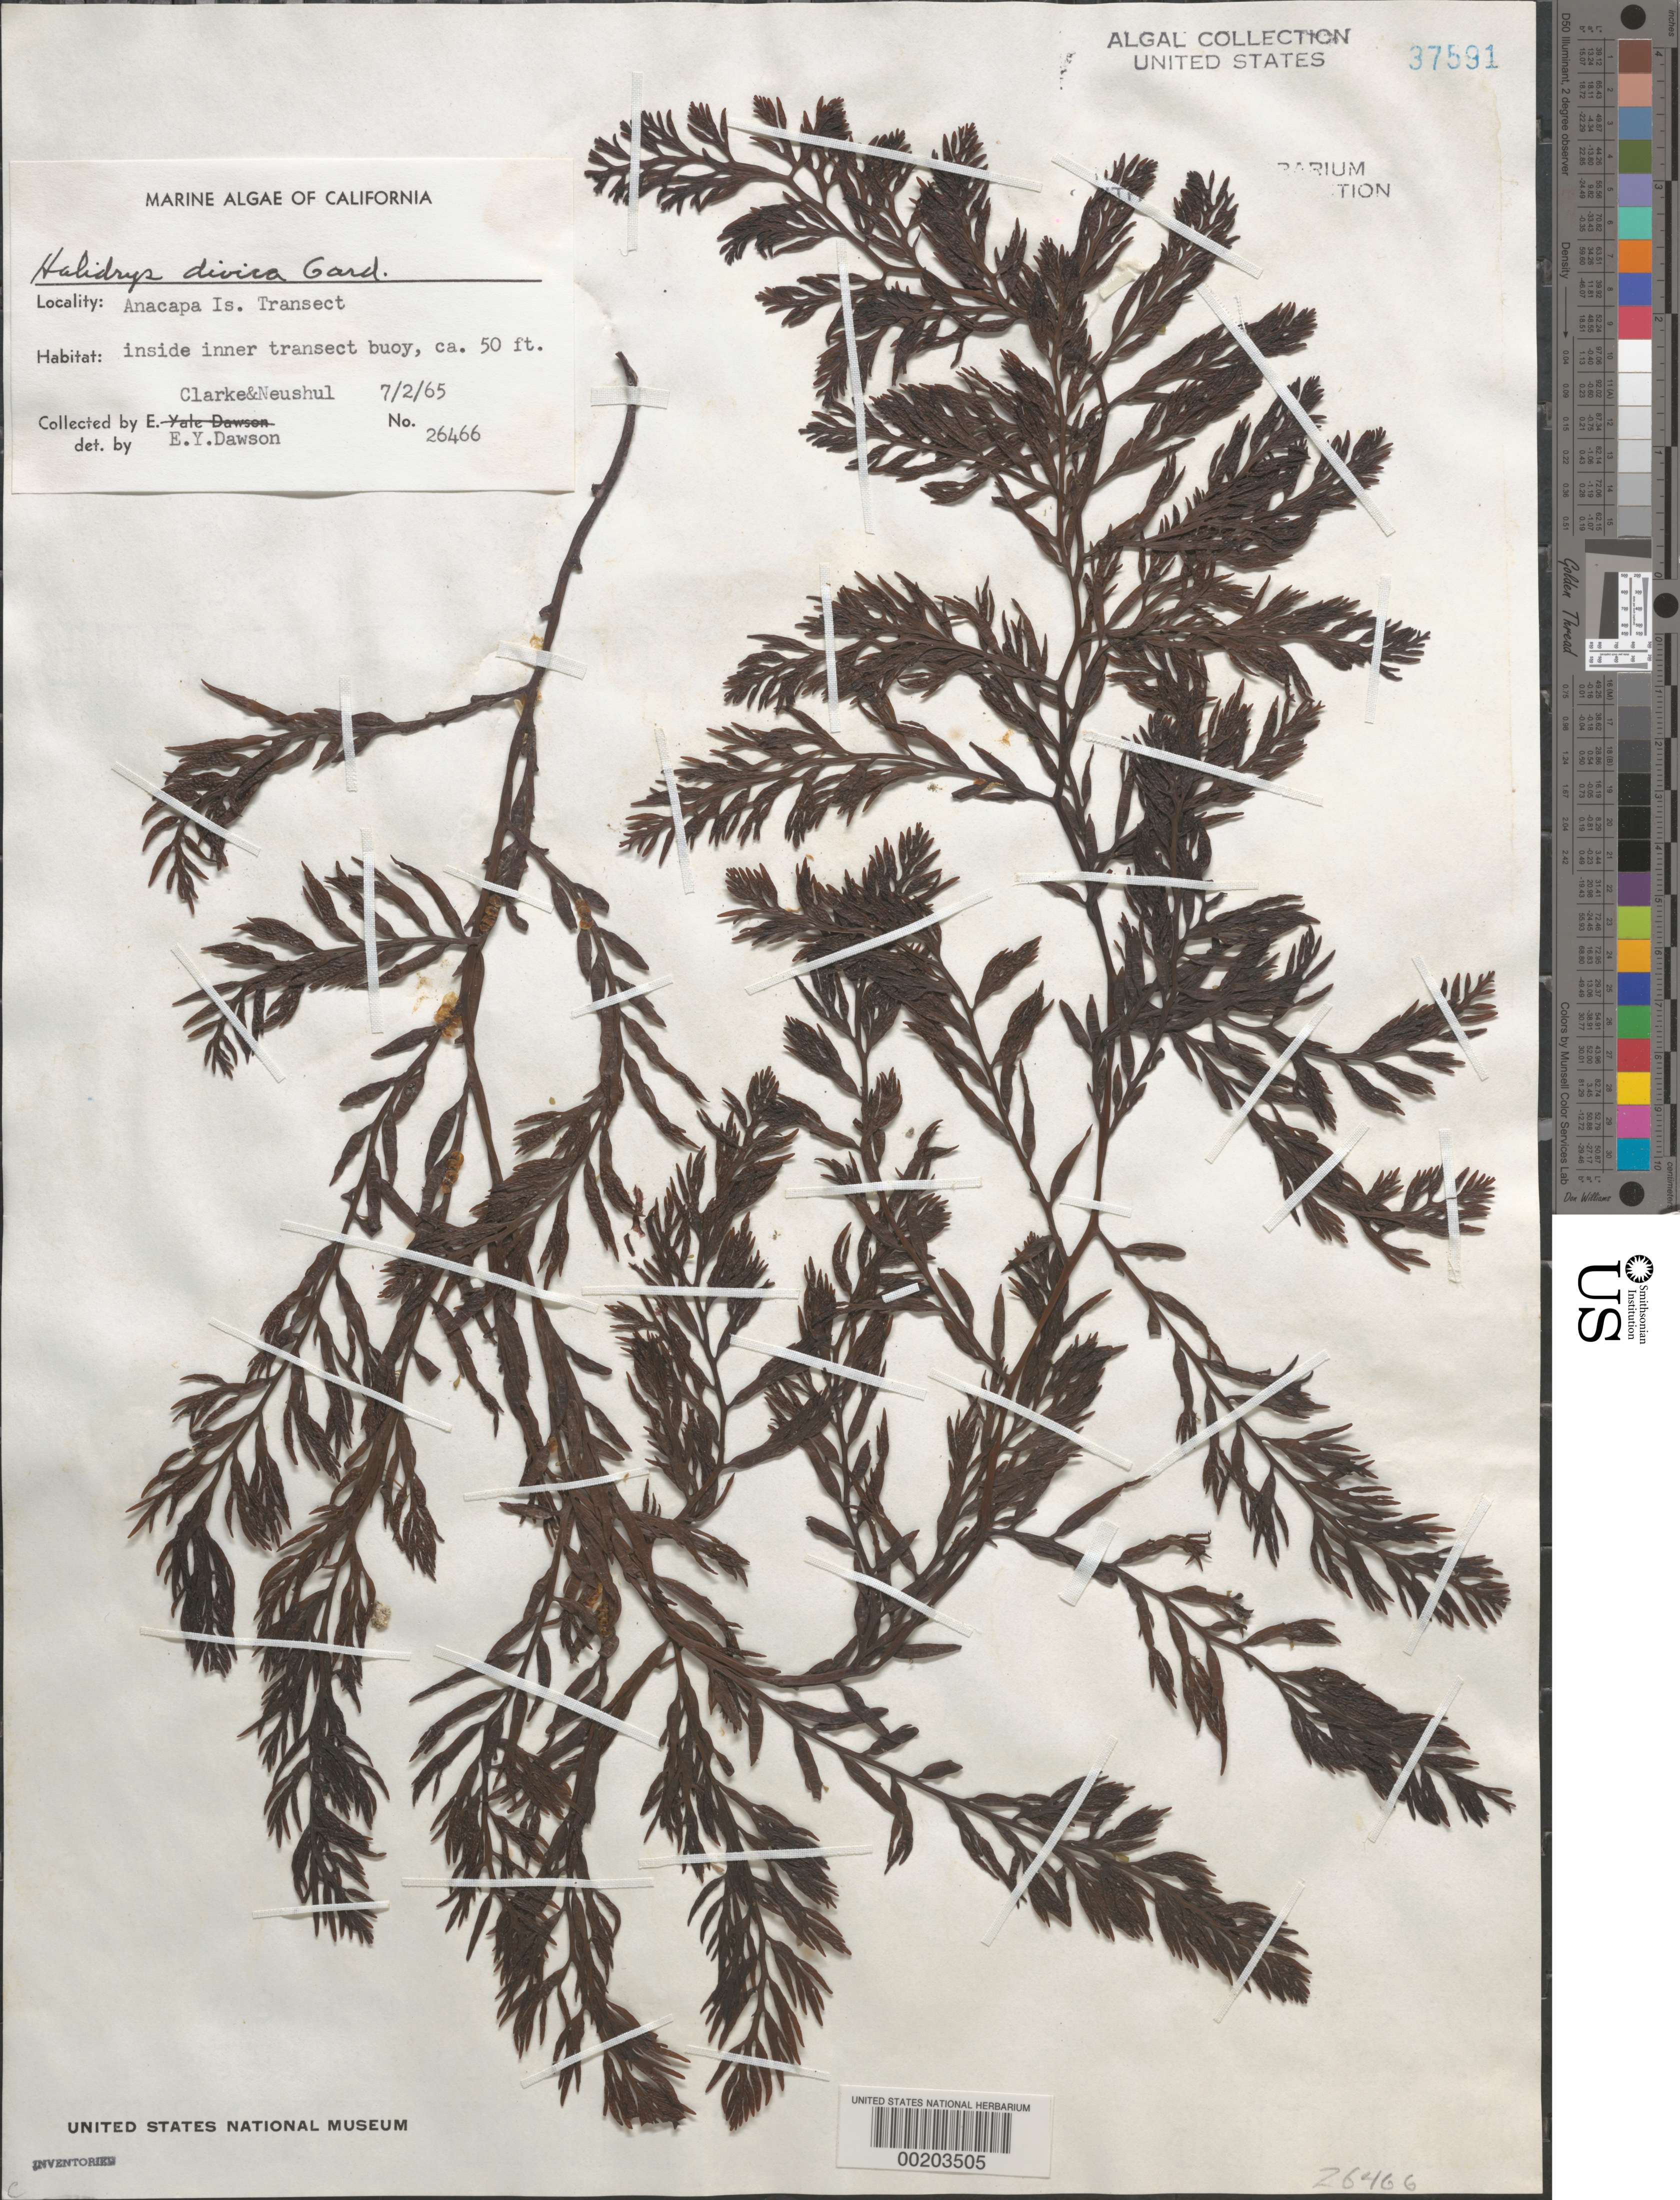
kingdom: Chromista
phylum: Ochrophyta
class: Phaeophyceae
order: Fucales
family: Sargassaceae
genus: Halidrys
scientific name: Halidrys dioica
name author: N.L. Gardner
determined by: Dawson, E. Y.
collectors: W. Clarke & M. Neushul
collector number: EYD 26466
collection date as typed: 02 Jul 1965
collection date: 1965-07-02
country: United States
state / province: California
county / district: Ventura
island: Anacapa Island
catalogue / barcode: US 37591